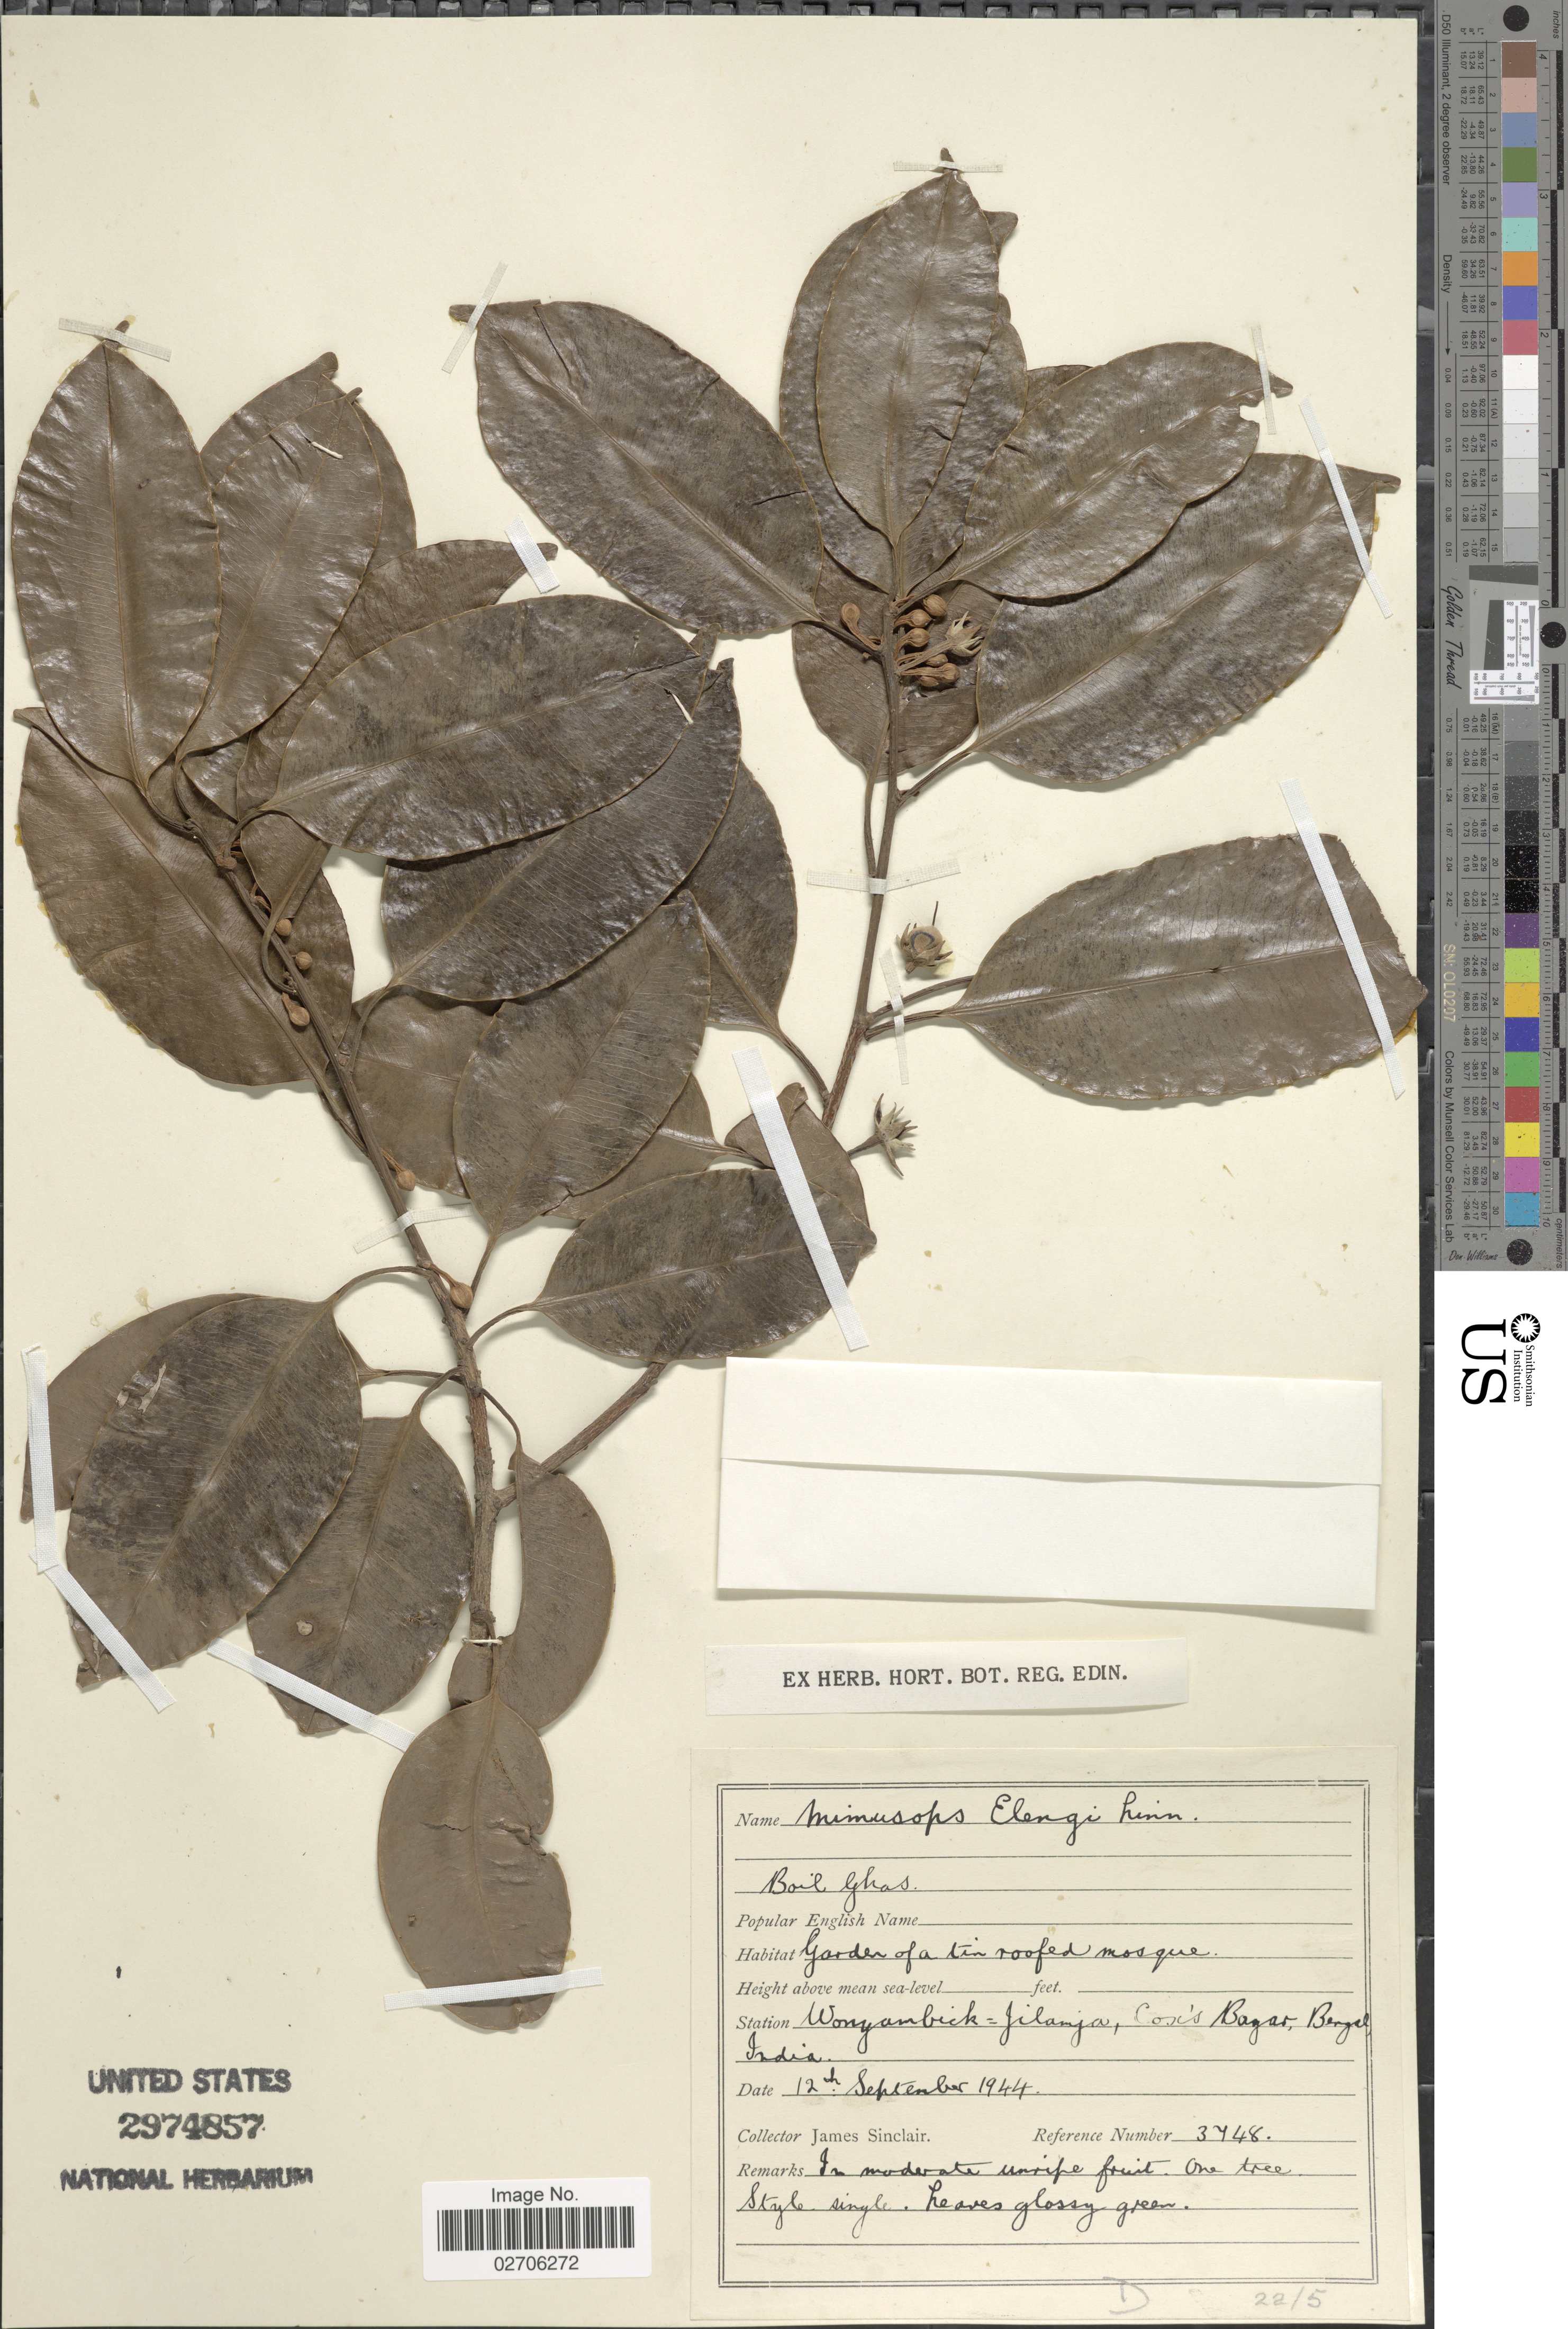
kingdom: Plantae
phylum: Tracheophyta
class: Magnoliopsida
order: Ericales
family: Sapotaceae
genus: Mimusops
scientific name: Mimusops djave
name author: Engl.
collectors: J. Sinclair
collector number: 3748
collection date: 1944-09-12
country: Bangladesh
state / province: Chittagong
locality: Wonyambick = Jilamja, Cox's Bazar, Bengal.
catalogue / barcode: US 2974857